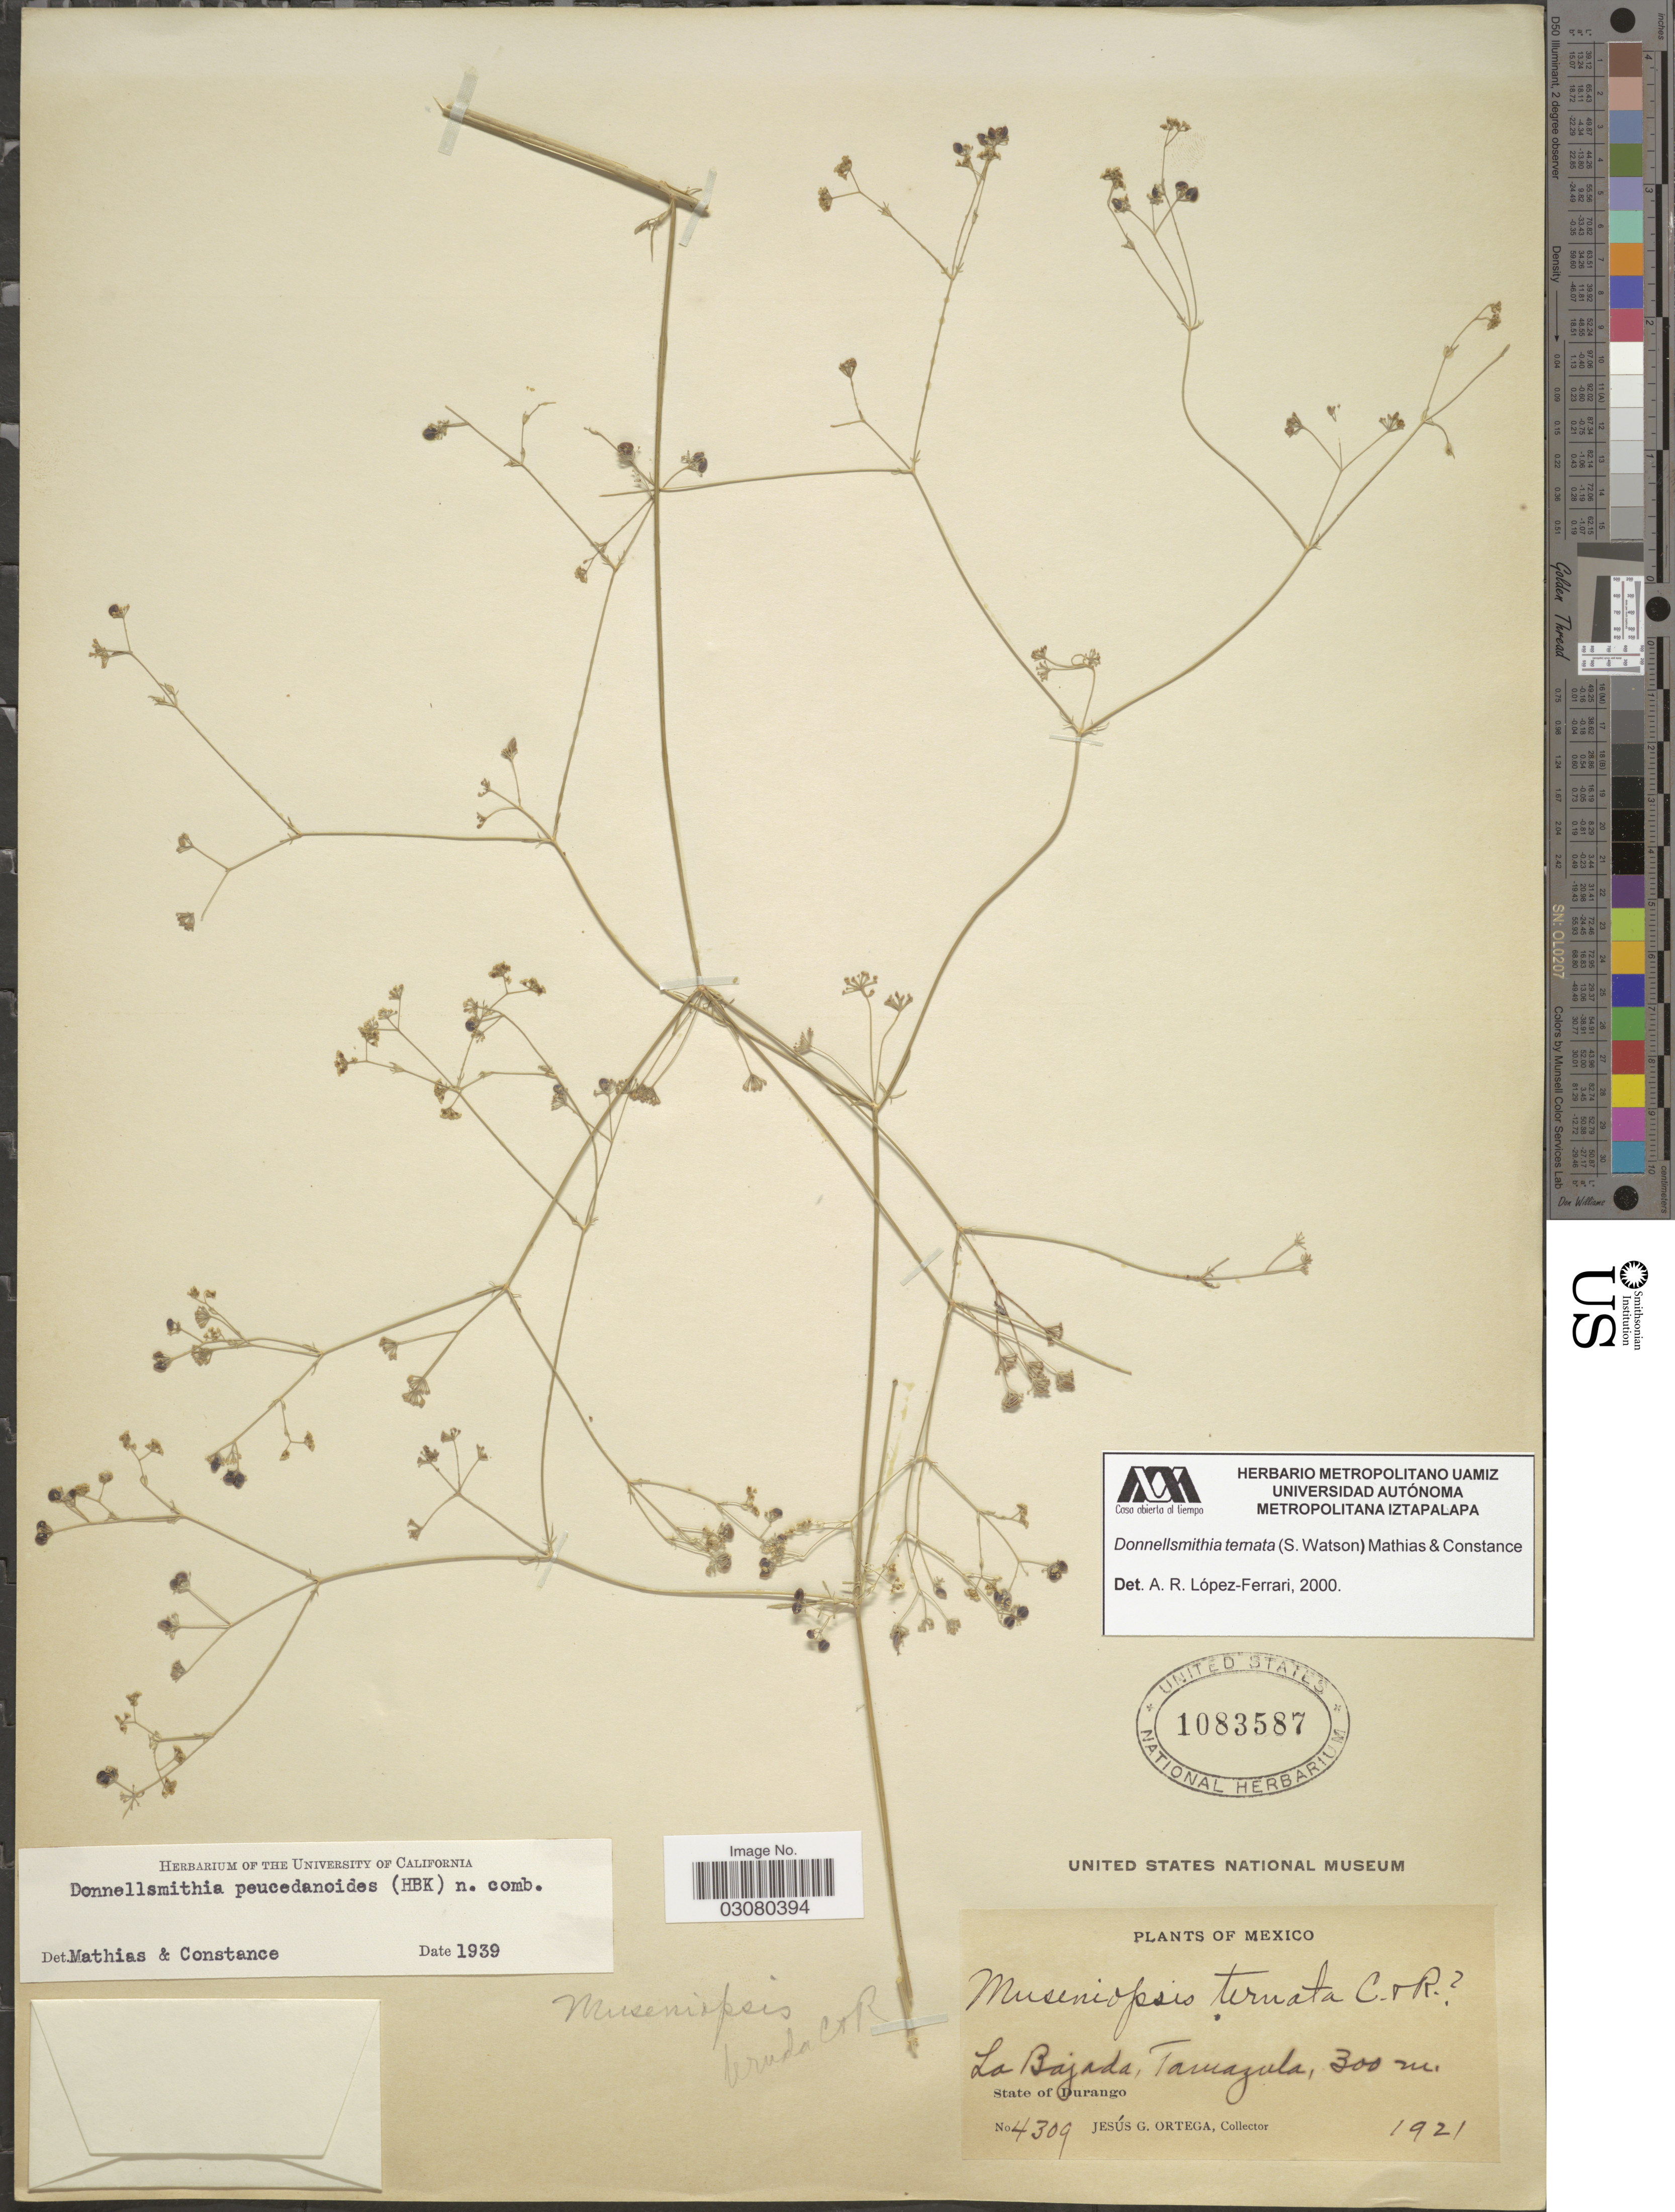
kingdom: Plantae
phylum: Tracheophyta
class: Magnoliopsida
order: Apiales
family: Apiaceae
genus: Donnellsmithia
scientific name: Donnellsmithia ternata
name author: (S. Watson) Mathias & Constance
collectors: J. Ortega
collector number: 4309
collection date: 1921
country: Mexico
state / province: Durango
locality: La Bajada, Tamazula.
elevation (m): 300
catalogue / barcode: US 1083587